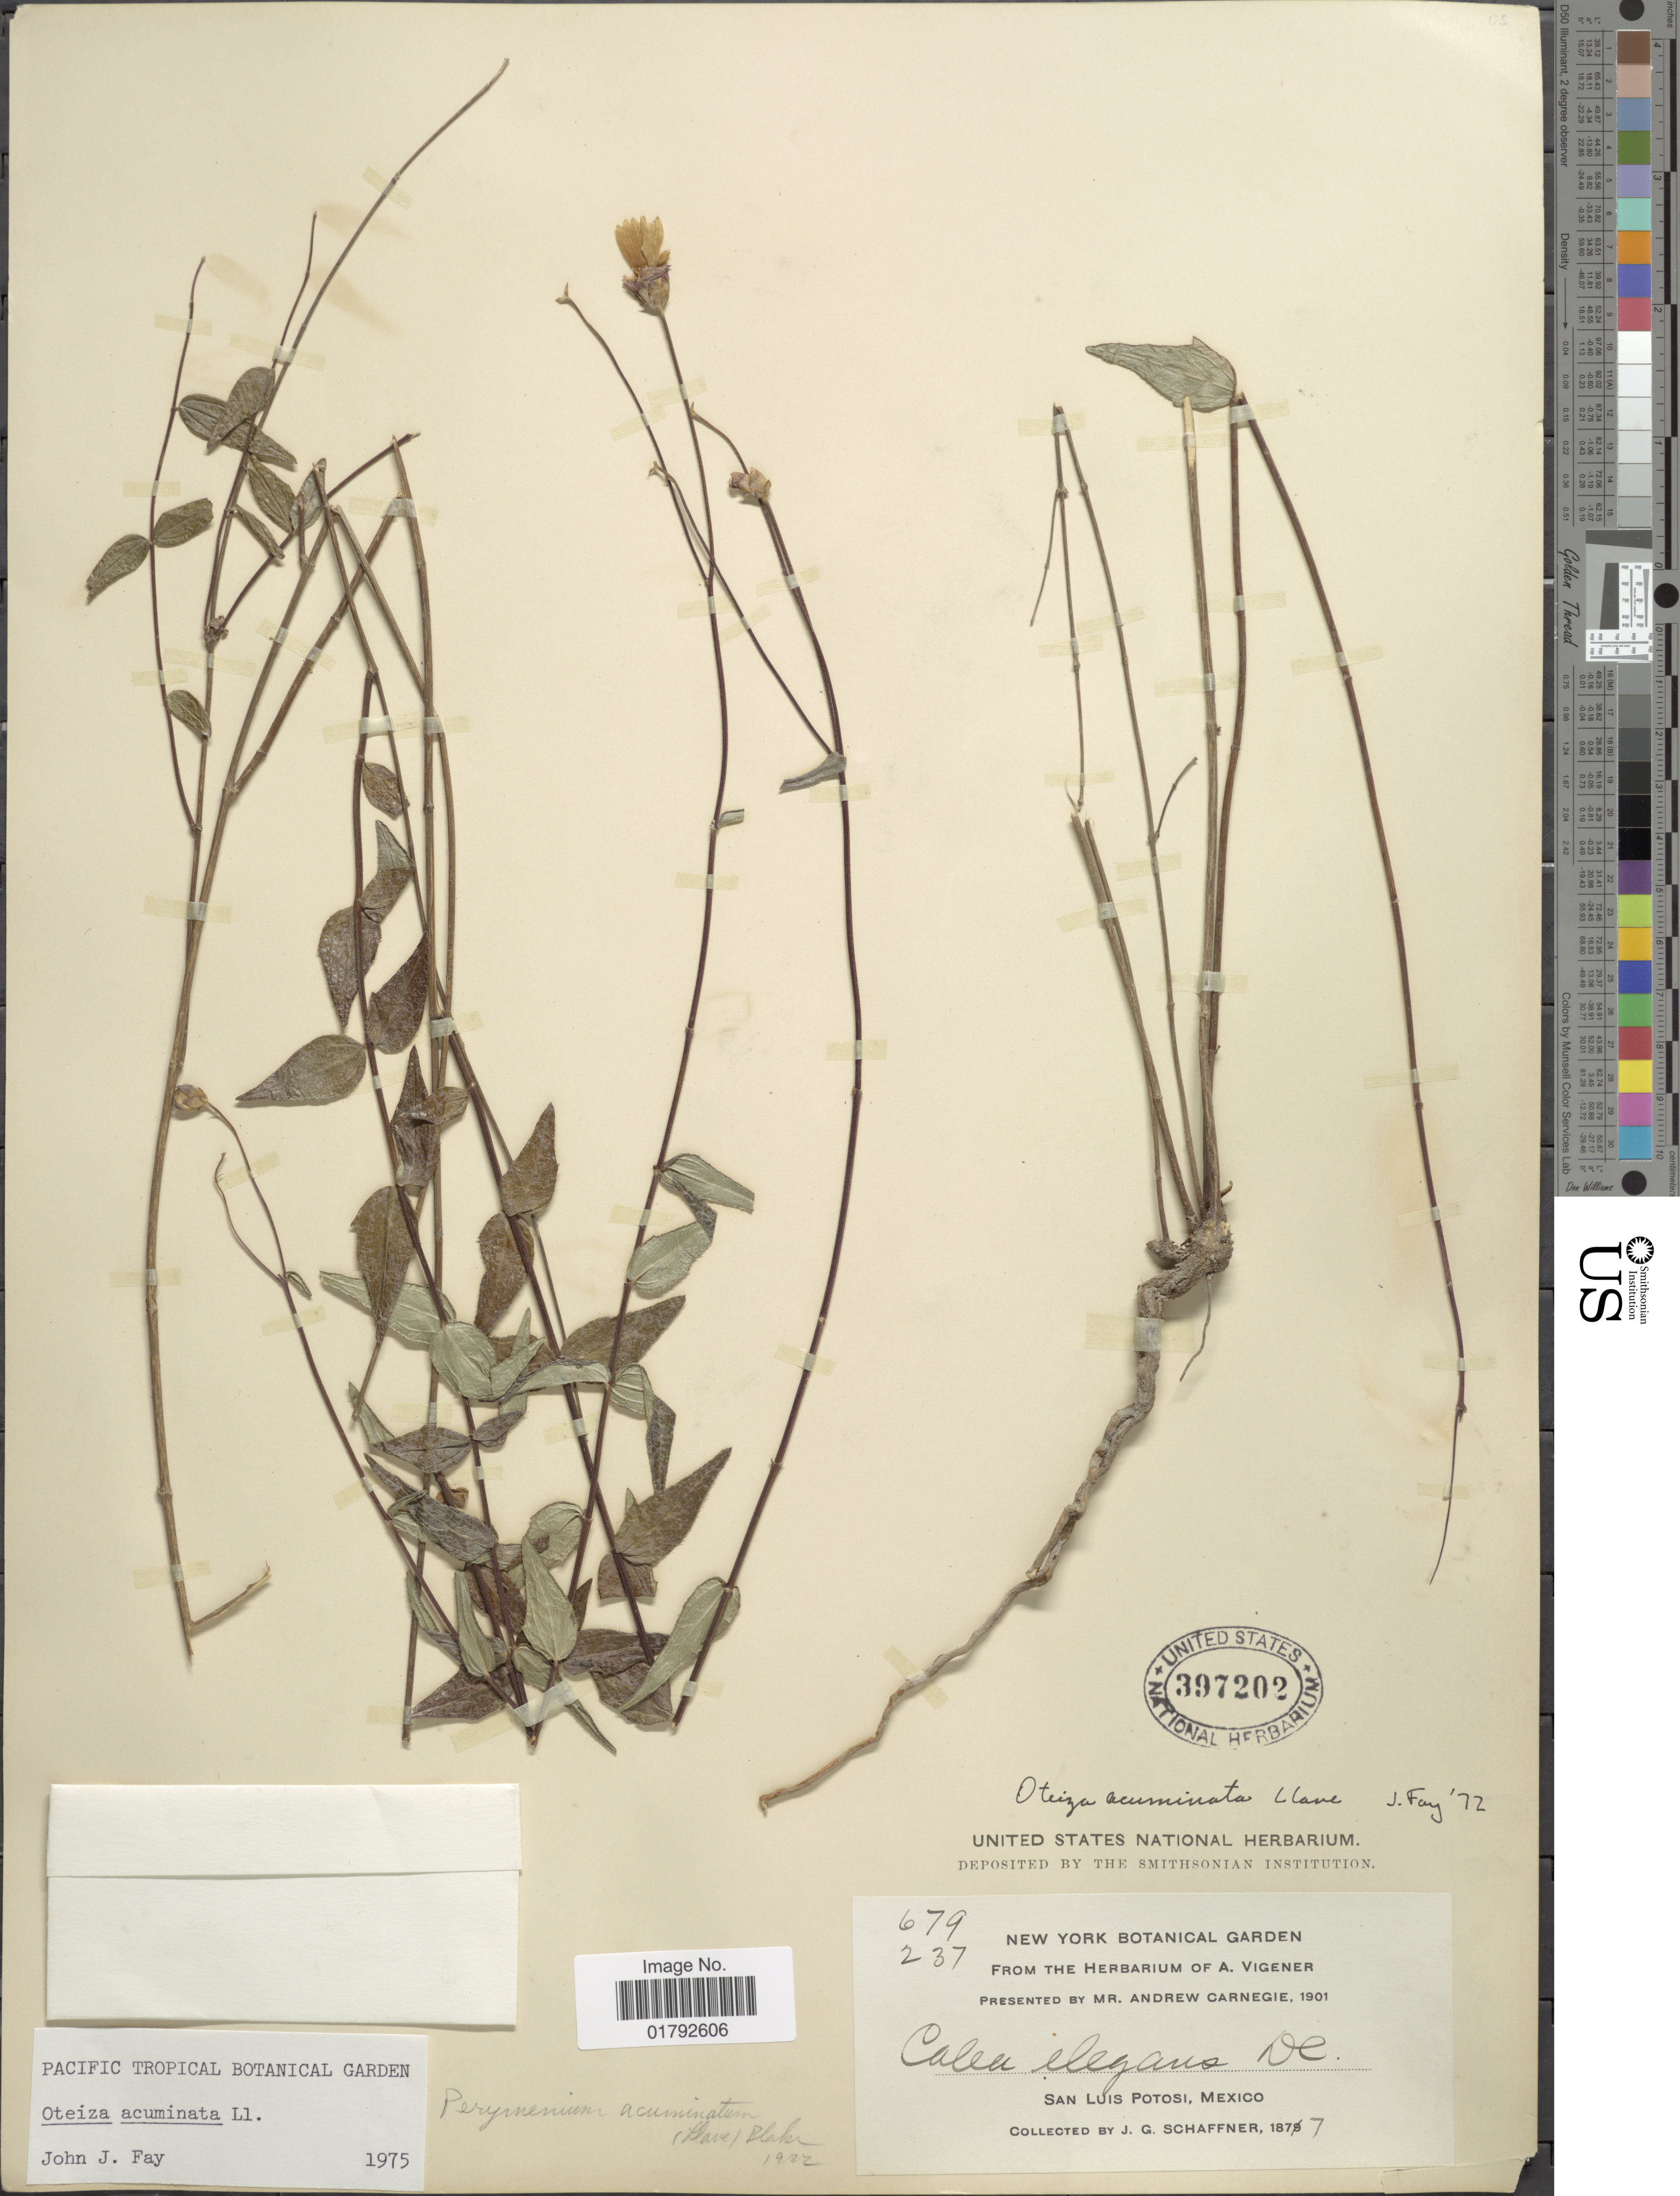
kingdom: Plantae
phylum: Tracheophyta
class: Magnoliopsida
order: Asterales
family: Asteraceae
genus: Oteiza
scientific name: Oteiza acuminata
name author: La Llave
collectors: J. G. Schaffner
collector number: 679/237?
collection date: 1877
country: Mexico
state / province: San Luis Potosí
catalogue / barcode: US 397202